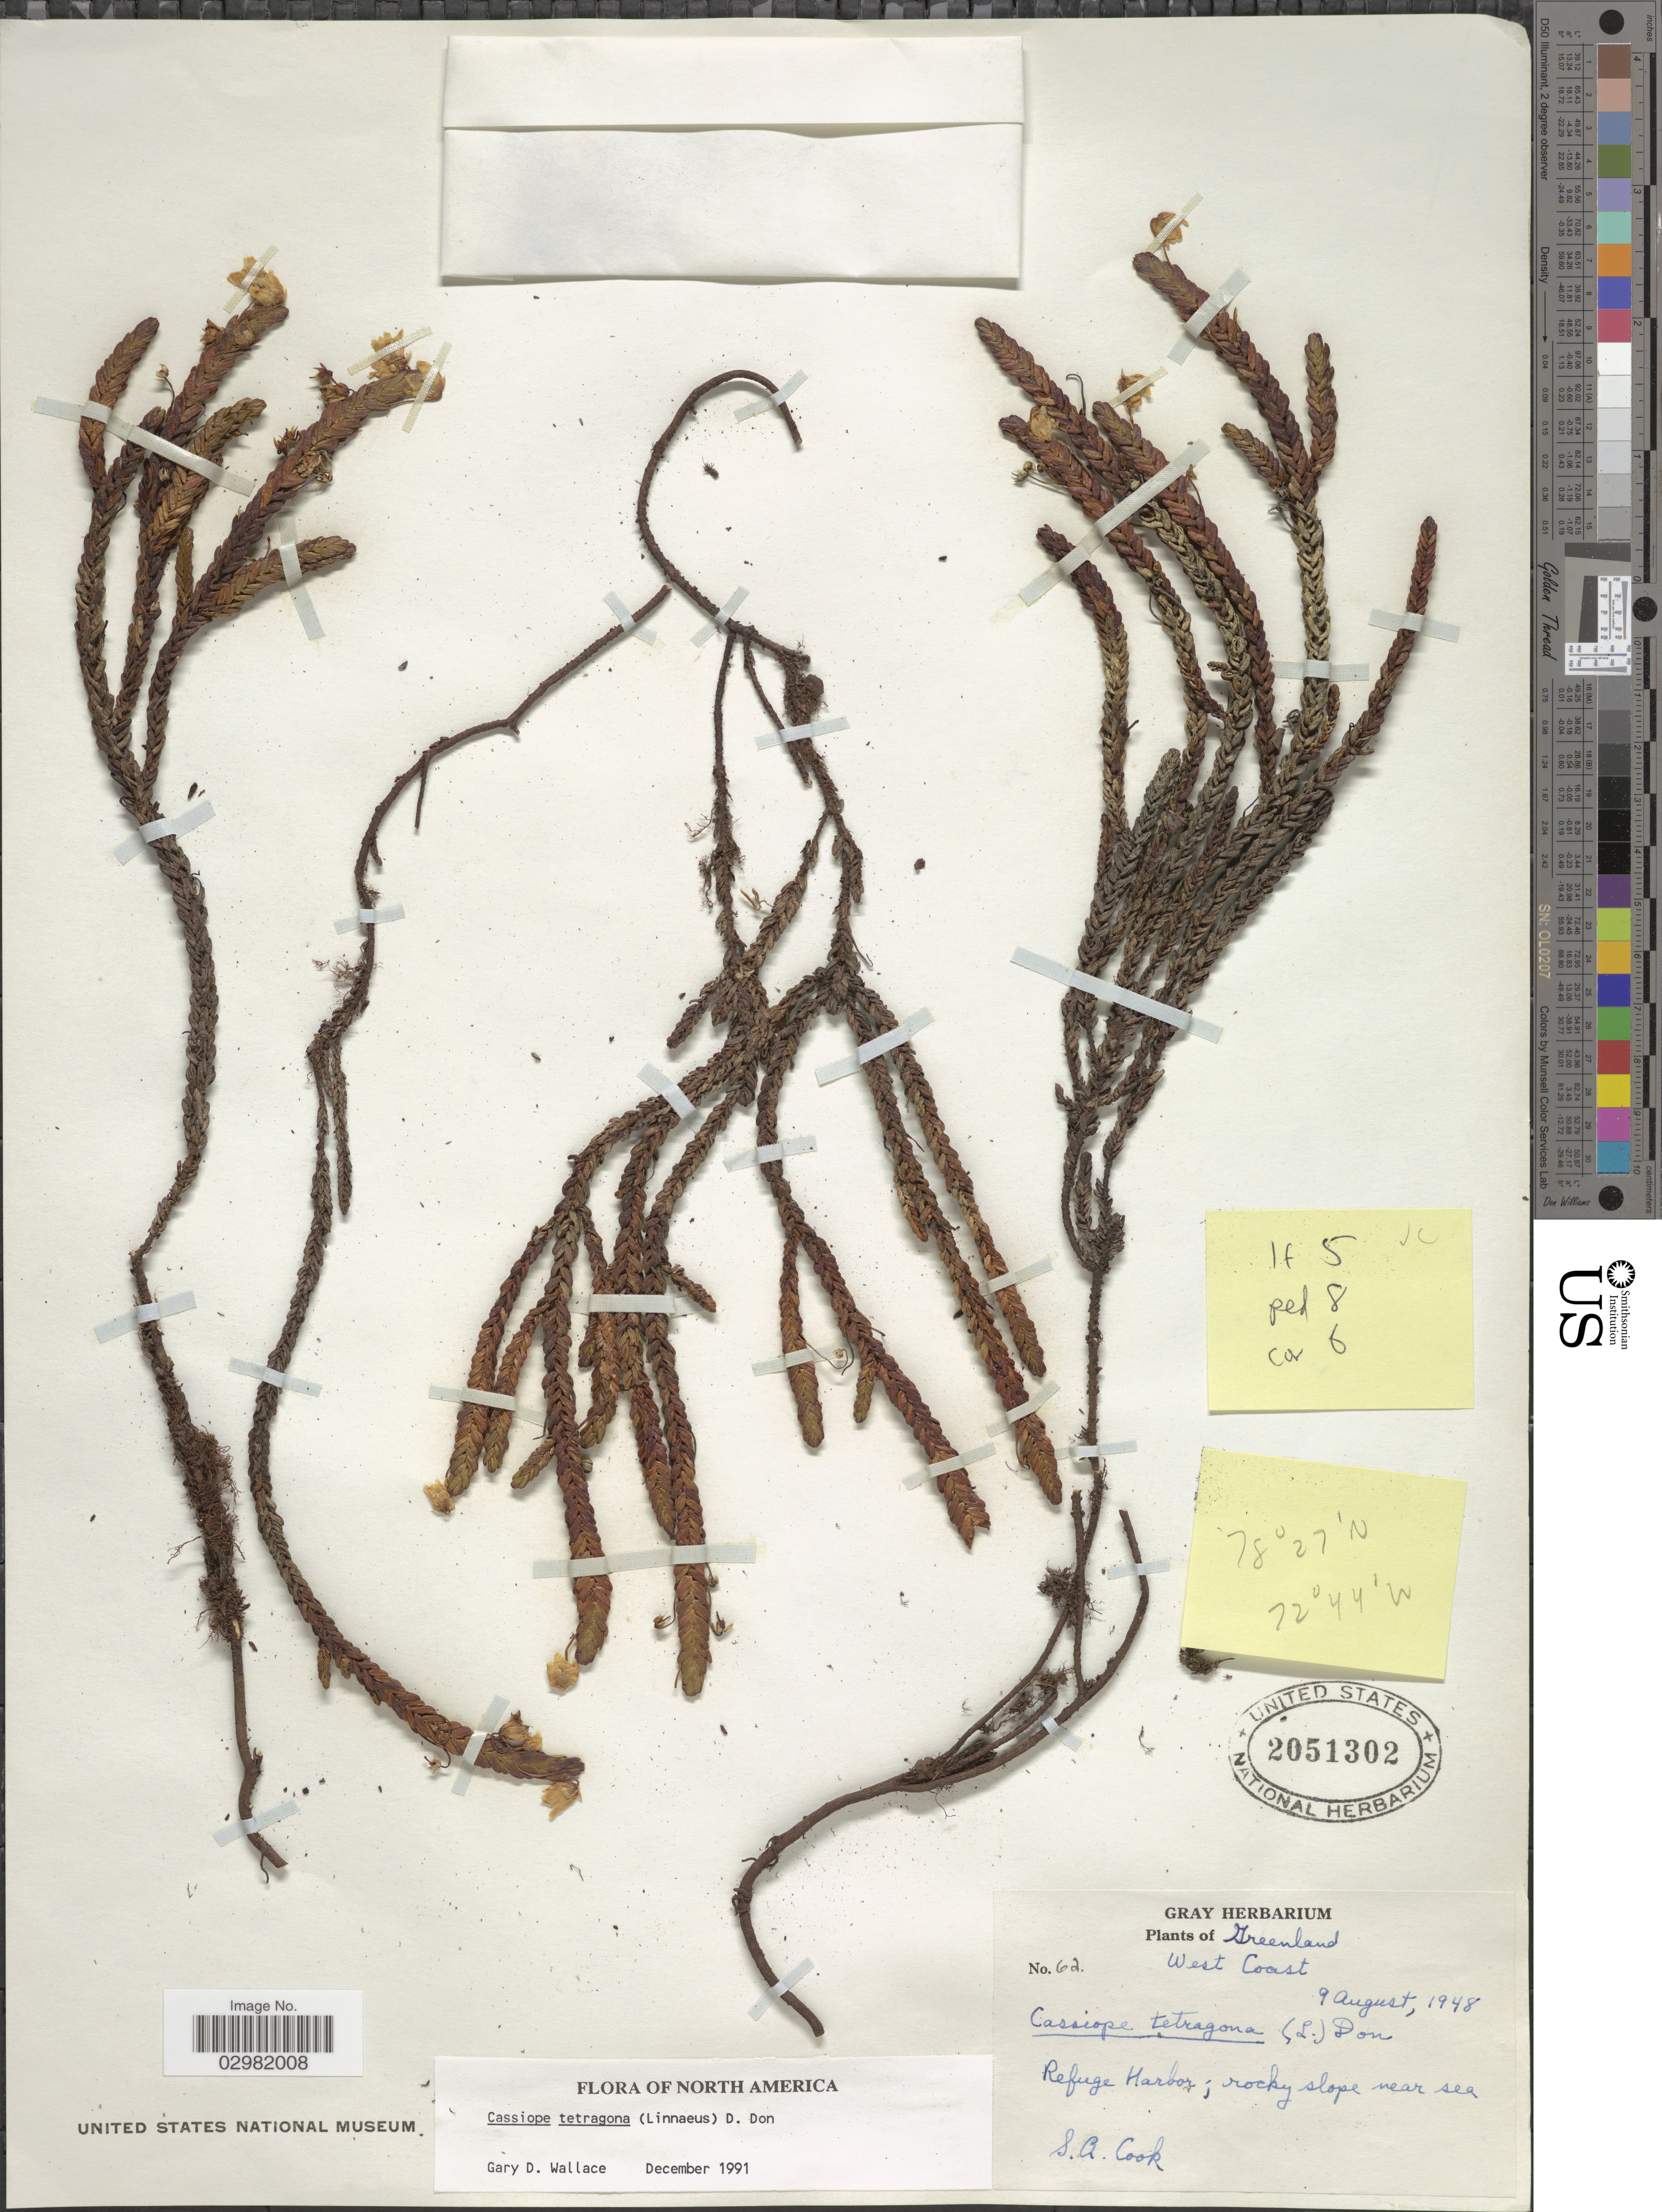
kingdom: Plantae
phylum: Tracheophyta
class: Magnoliopsida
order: Ericales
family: Ericaceae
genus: Cassiope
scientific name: Cassiope tetragona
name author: (L.) D. Don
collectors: S. A. Cook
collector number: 62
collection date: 1948-08-09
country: Greenland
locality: West Coast, Refuge Harbor.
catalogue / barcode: US 2051302